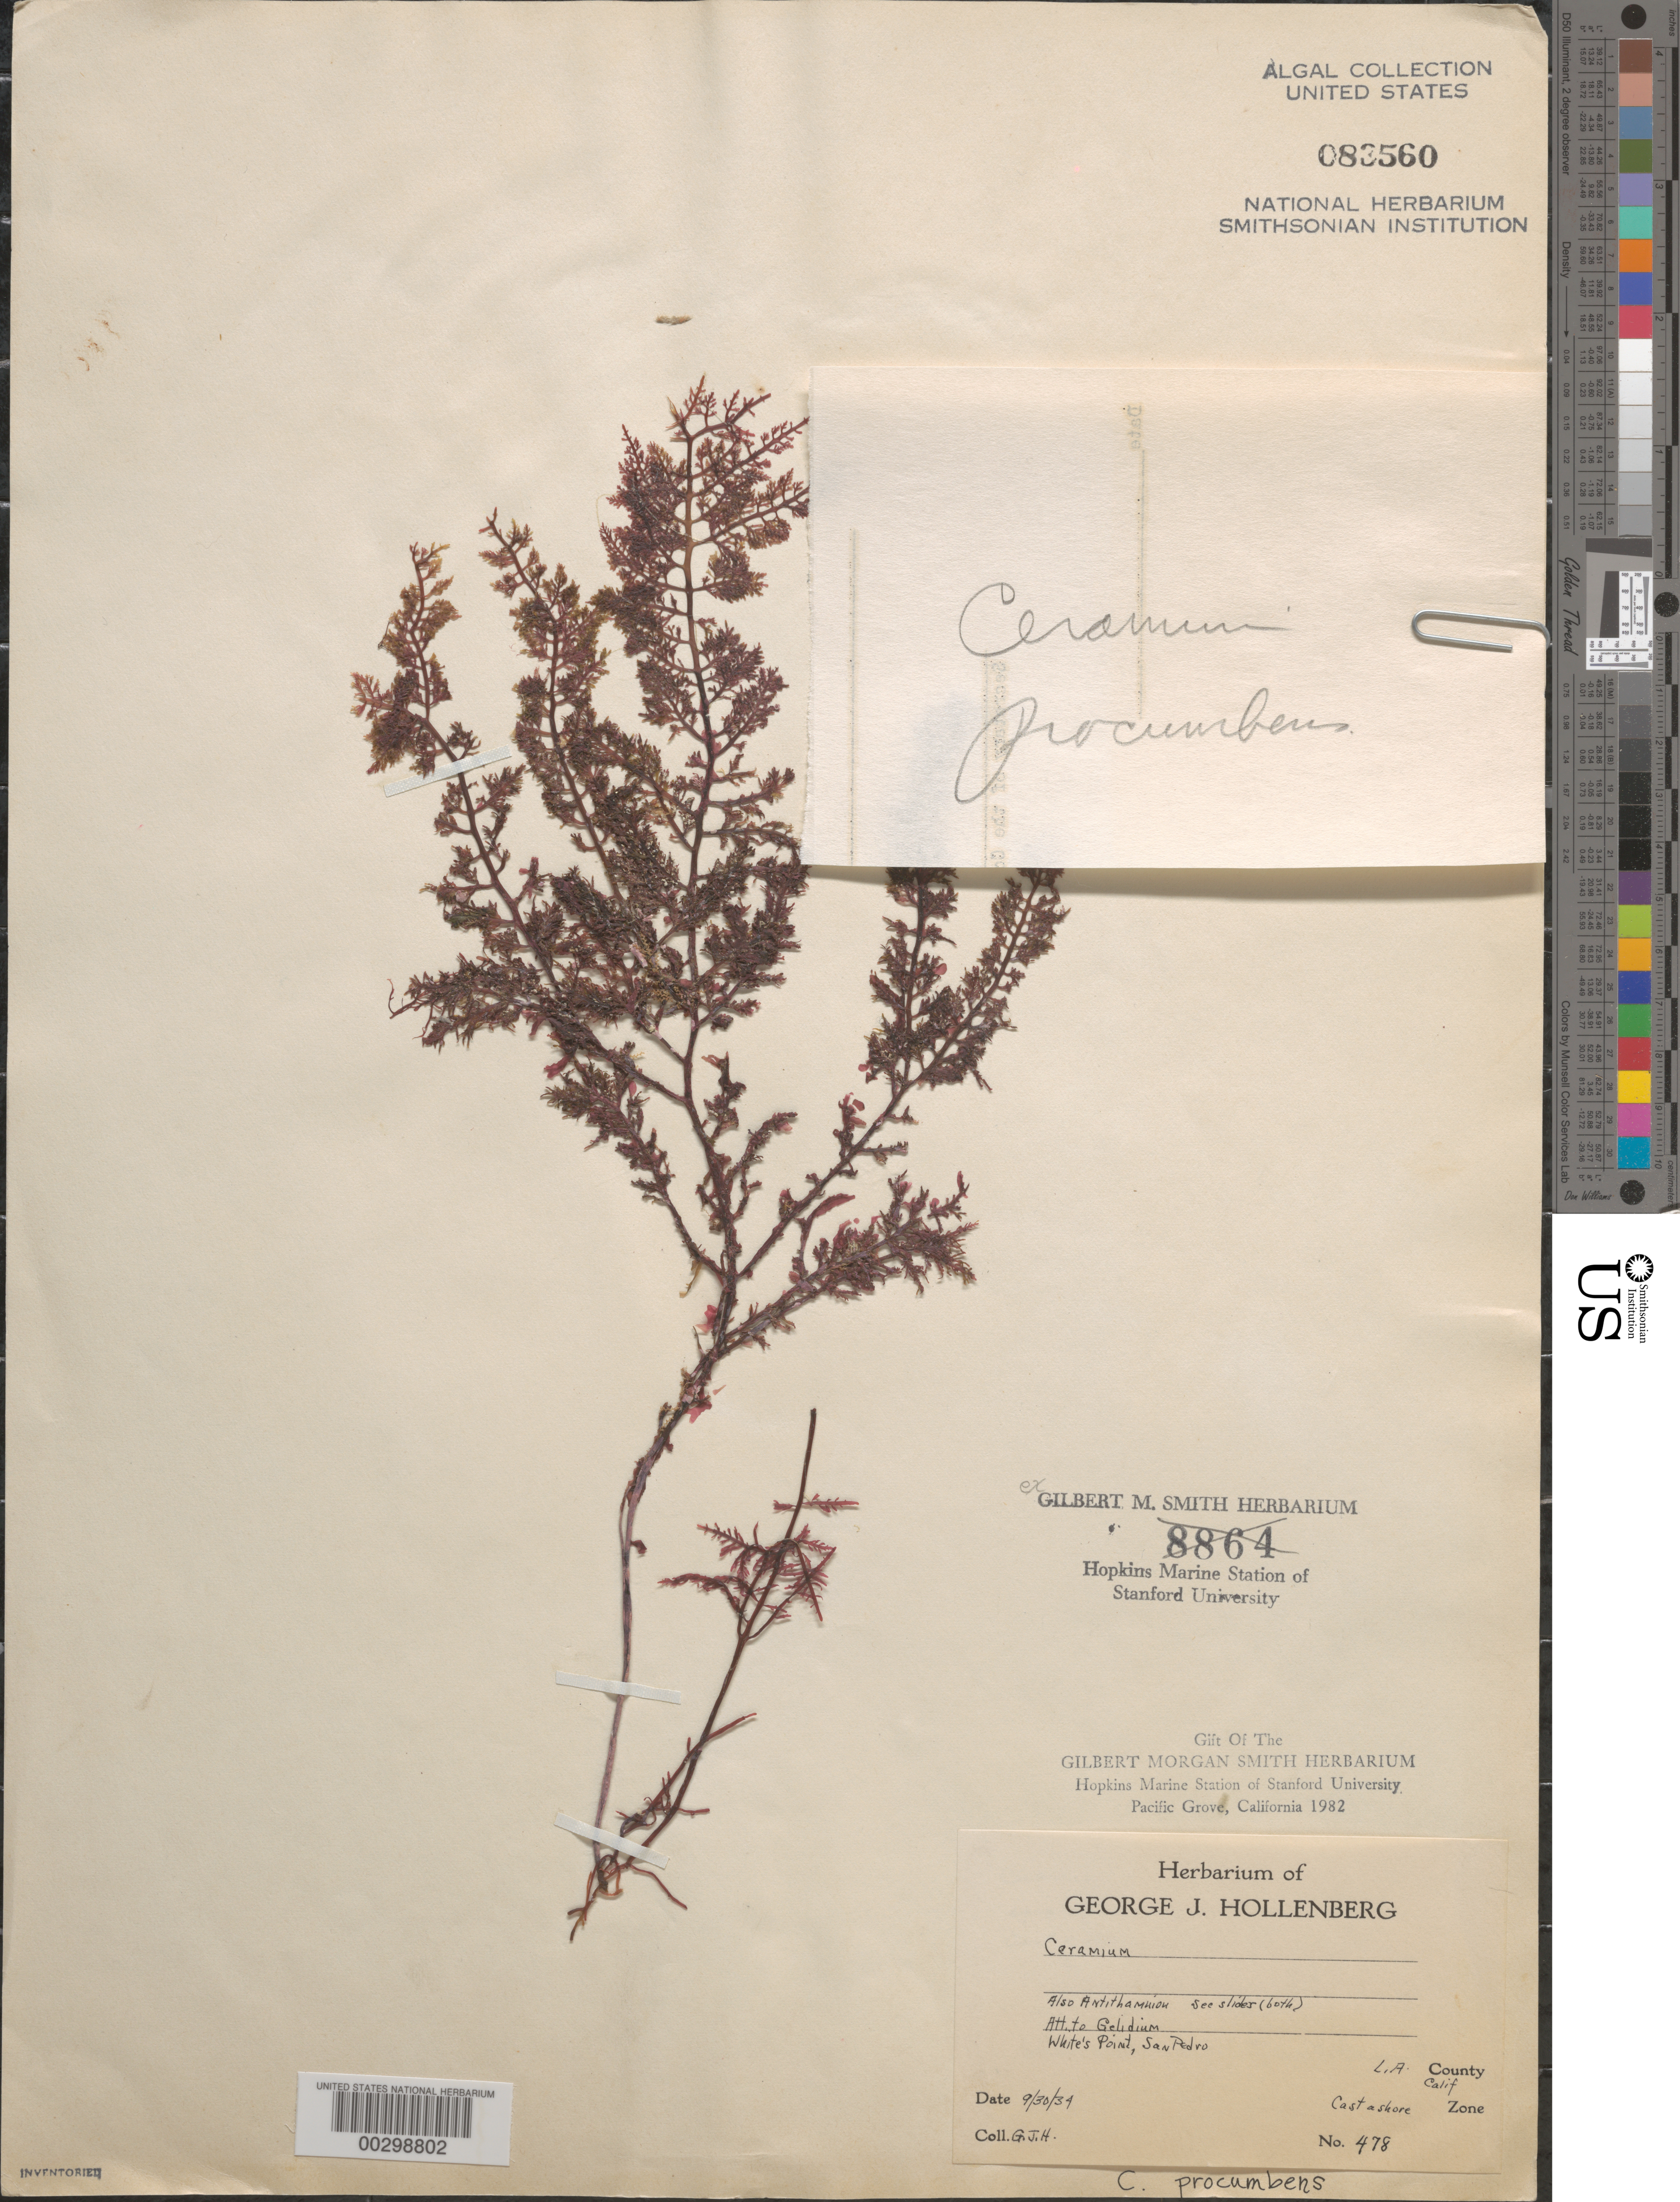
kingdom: Plantae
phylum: Rhodophyta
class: Florideophyceae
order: Ceramiales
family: Ceramiaceae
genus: Ceramium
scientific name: Ceramium procumbens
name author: Setch. & N.L. Gardner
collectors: G. Hollenberg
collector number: GJH 478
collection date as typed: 30 Sep 1934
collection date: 1934-09-30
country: United States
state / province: California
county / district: Los Angeles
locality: White's Point, San Pedro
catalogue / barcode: US 83560